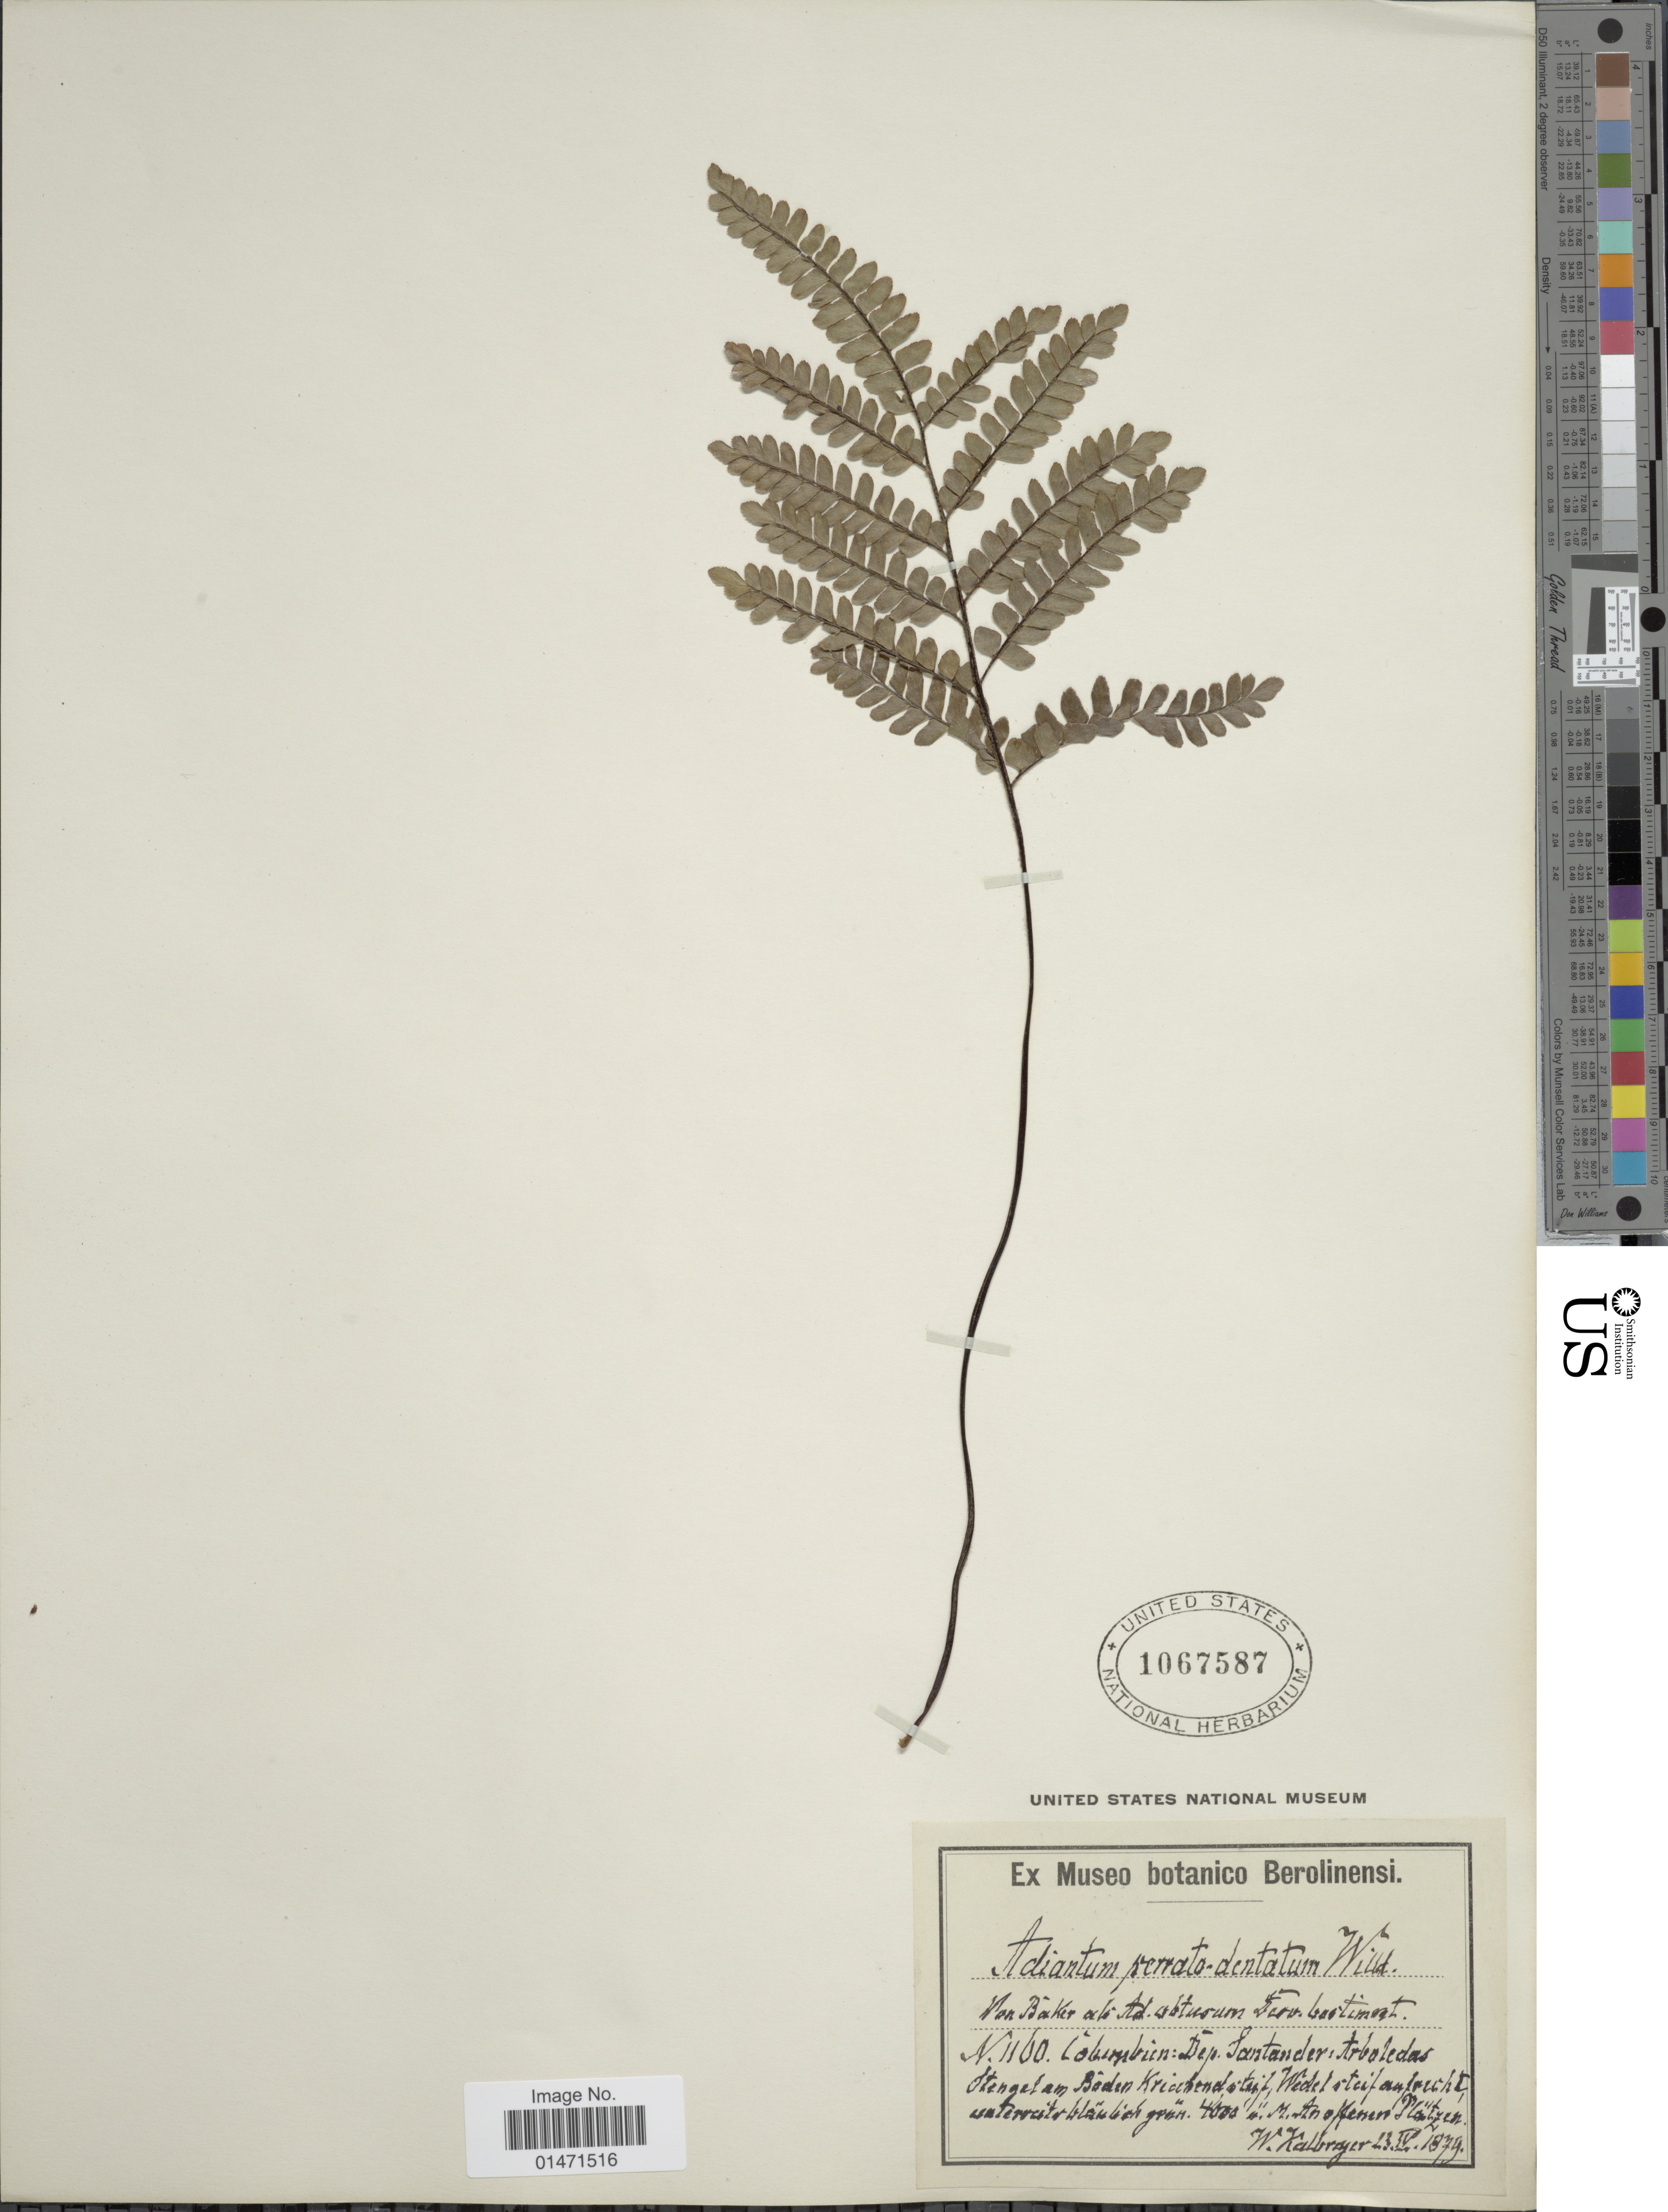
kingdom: Plantae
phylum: Tracheophyta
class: Polypodiopsida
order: Polypodiales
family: Pteridaceae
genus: Adiantum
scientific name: Adiantum serratodentatum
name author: Humb. & Bonpl. ex Willd.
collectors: W. Kalbreyer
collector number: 1160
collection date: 1879-04-23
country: Colombia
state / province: Santander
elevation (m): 1219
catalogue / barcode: US 1067587